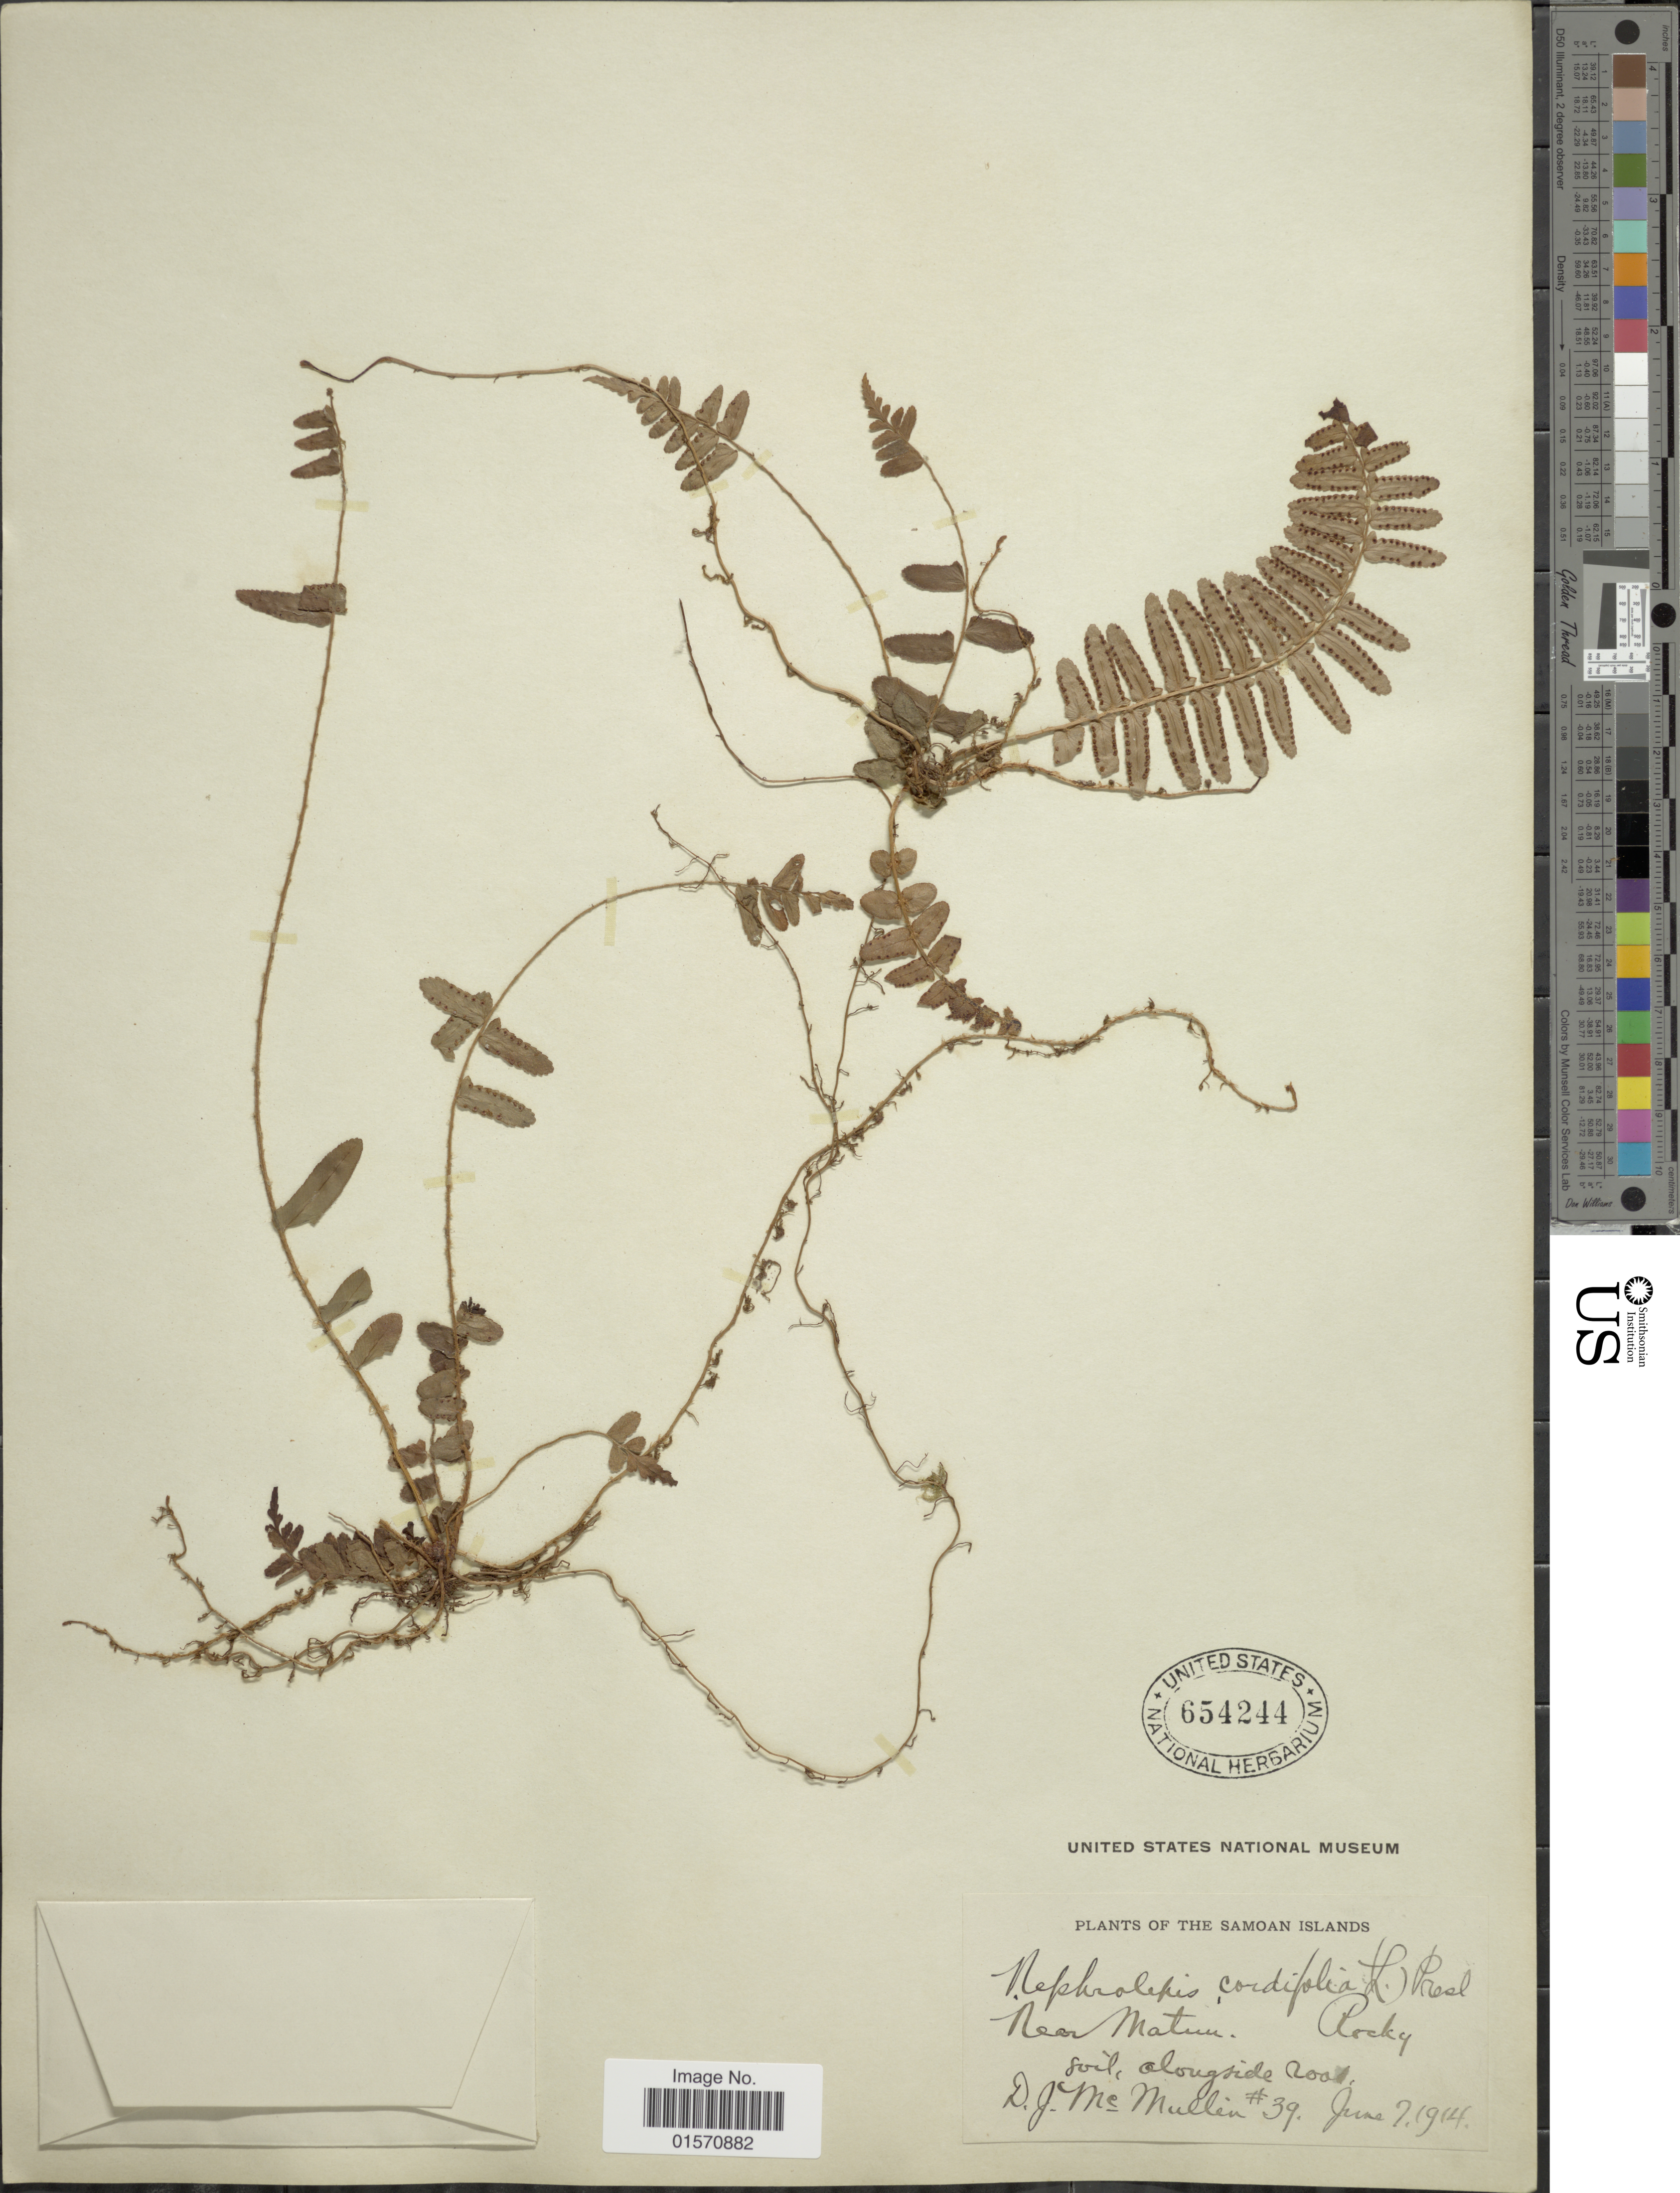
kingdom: Plantae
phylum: Tracheophyta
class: Polypodiopsida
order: Polypodiales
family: Nephrolepidaceae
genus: Nephrolepis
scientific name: Nephrolepis cordifolia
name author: (L.) C. Presl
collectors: D. McMullin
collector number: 39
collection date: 1914-06-07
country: American Samoa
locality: Samoan Islands, Near Matun. Rocky soil, alongside road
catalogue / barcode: US 654244